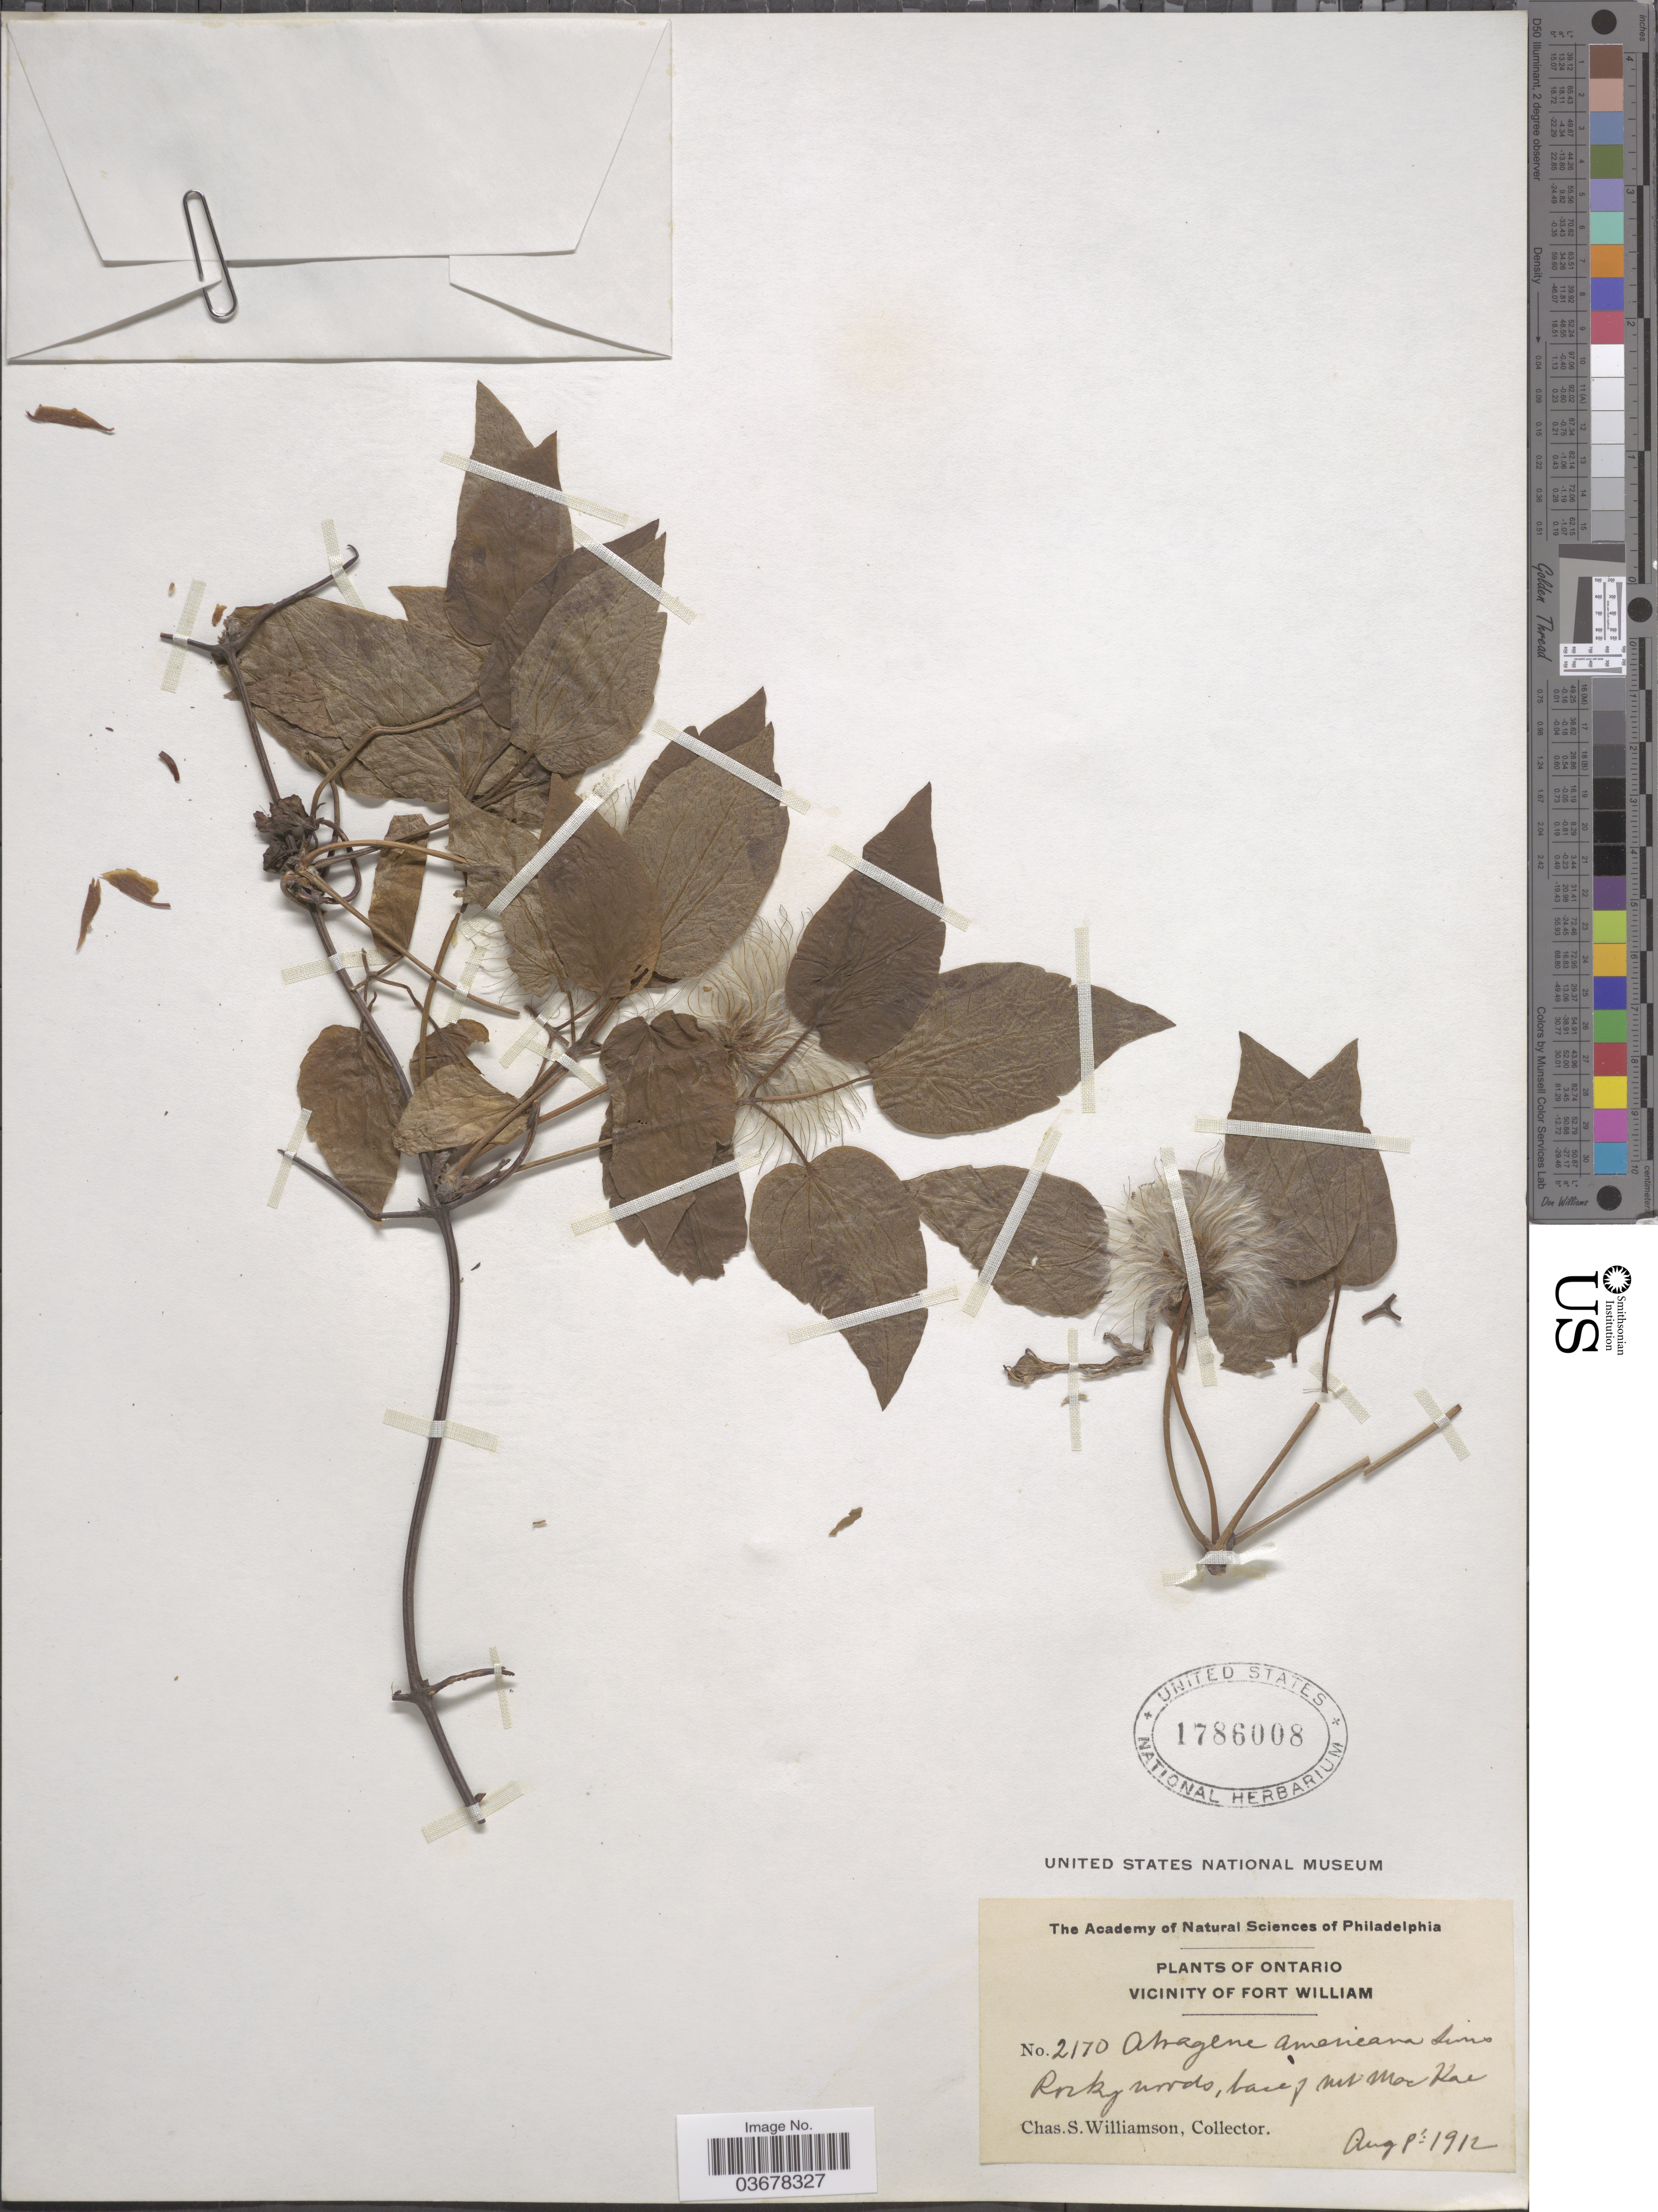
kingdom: Plantae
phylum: Tracheophyta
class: Magnoliopsida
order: Ranunculales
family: Ranunculaceae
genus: Clematis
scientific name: Clematis occidentalis var. occidentalis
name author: (Hornem.) DC.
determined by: Strong, M. T., (US), Smithsonian Institution - National Museum of Natural History (UNITED STATES)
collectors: C. Williamson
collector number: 2170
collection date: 1912-08-08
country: Canada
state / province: Ontario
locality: Vicinity of Fort William. Base of Mt. MacKae.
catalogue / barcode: US 1786008